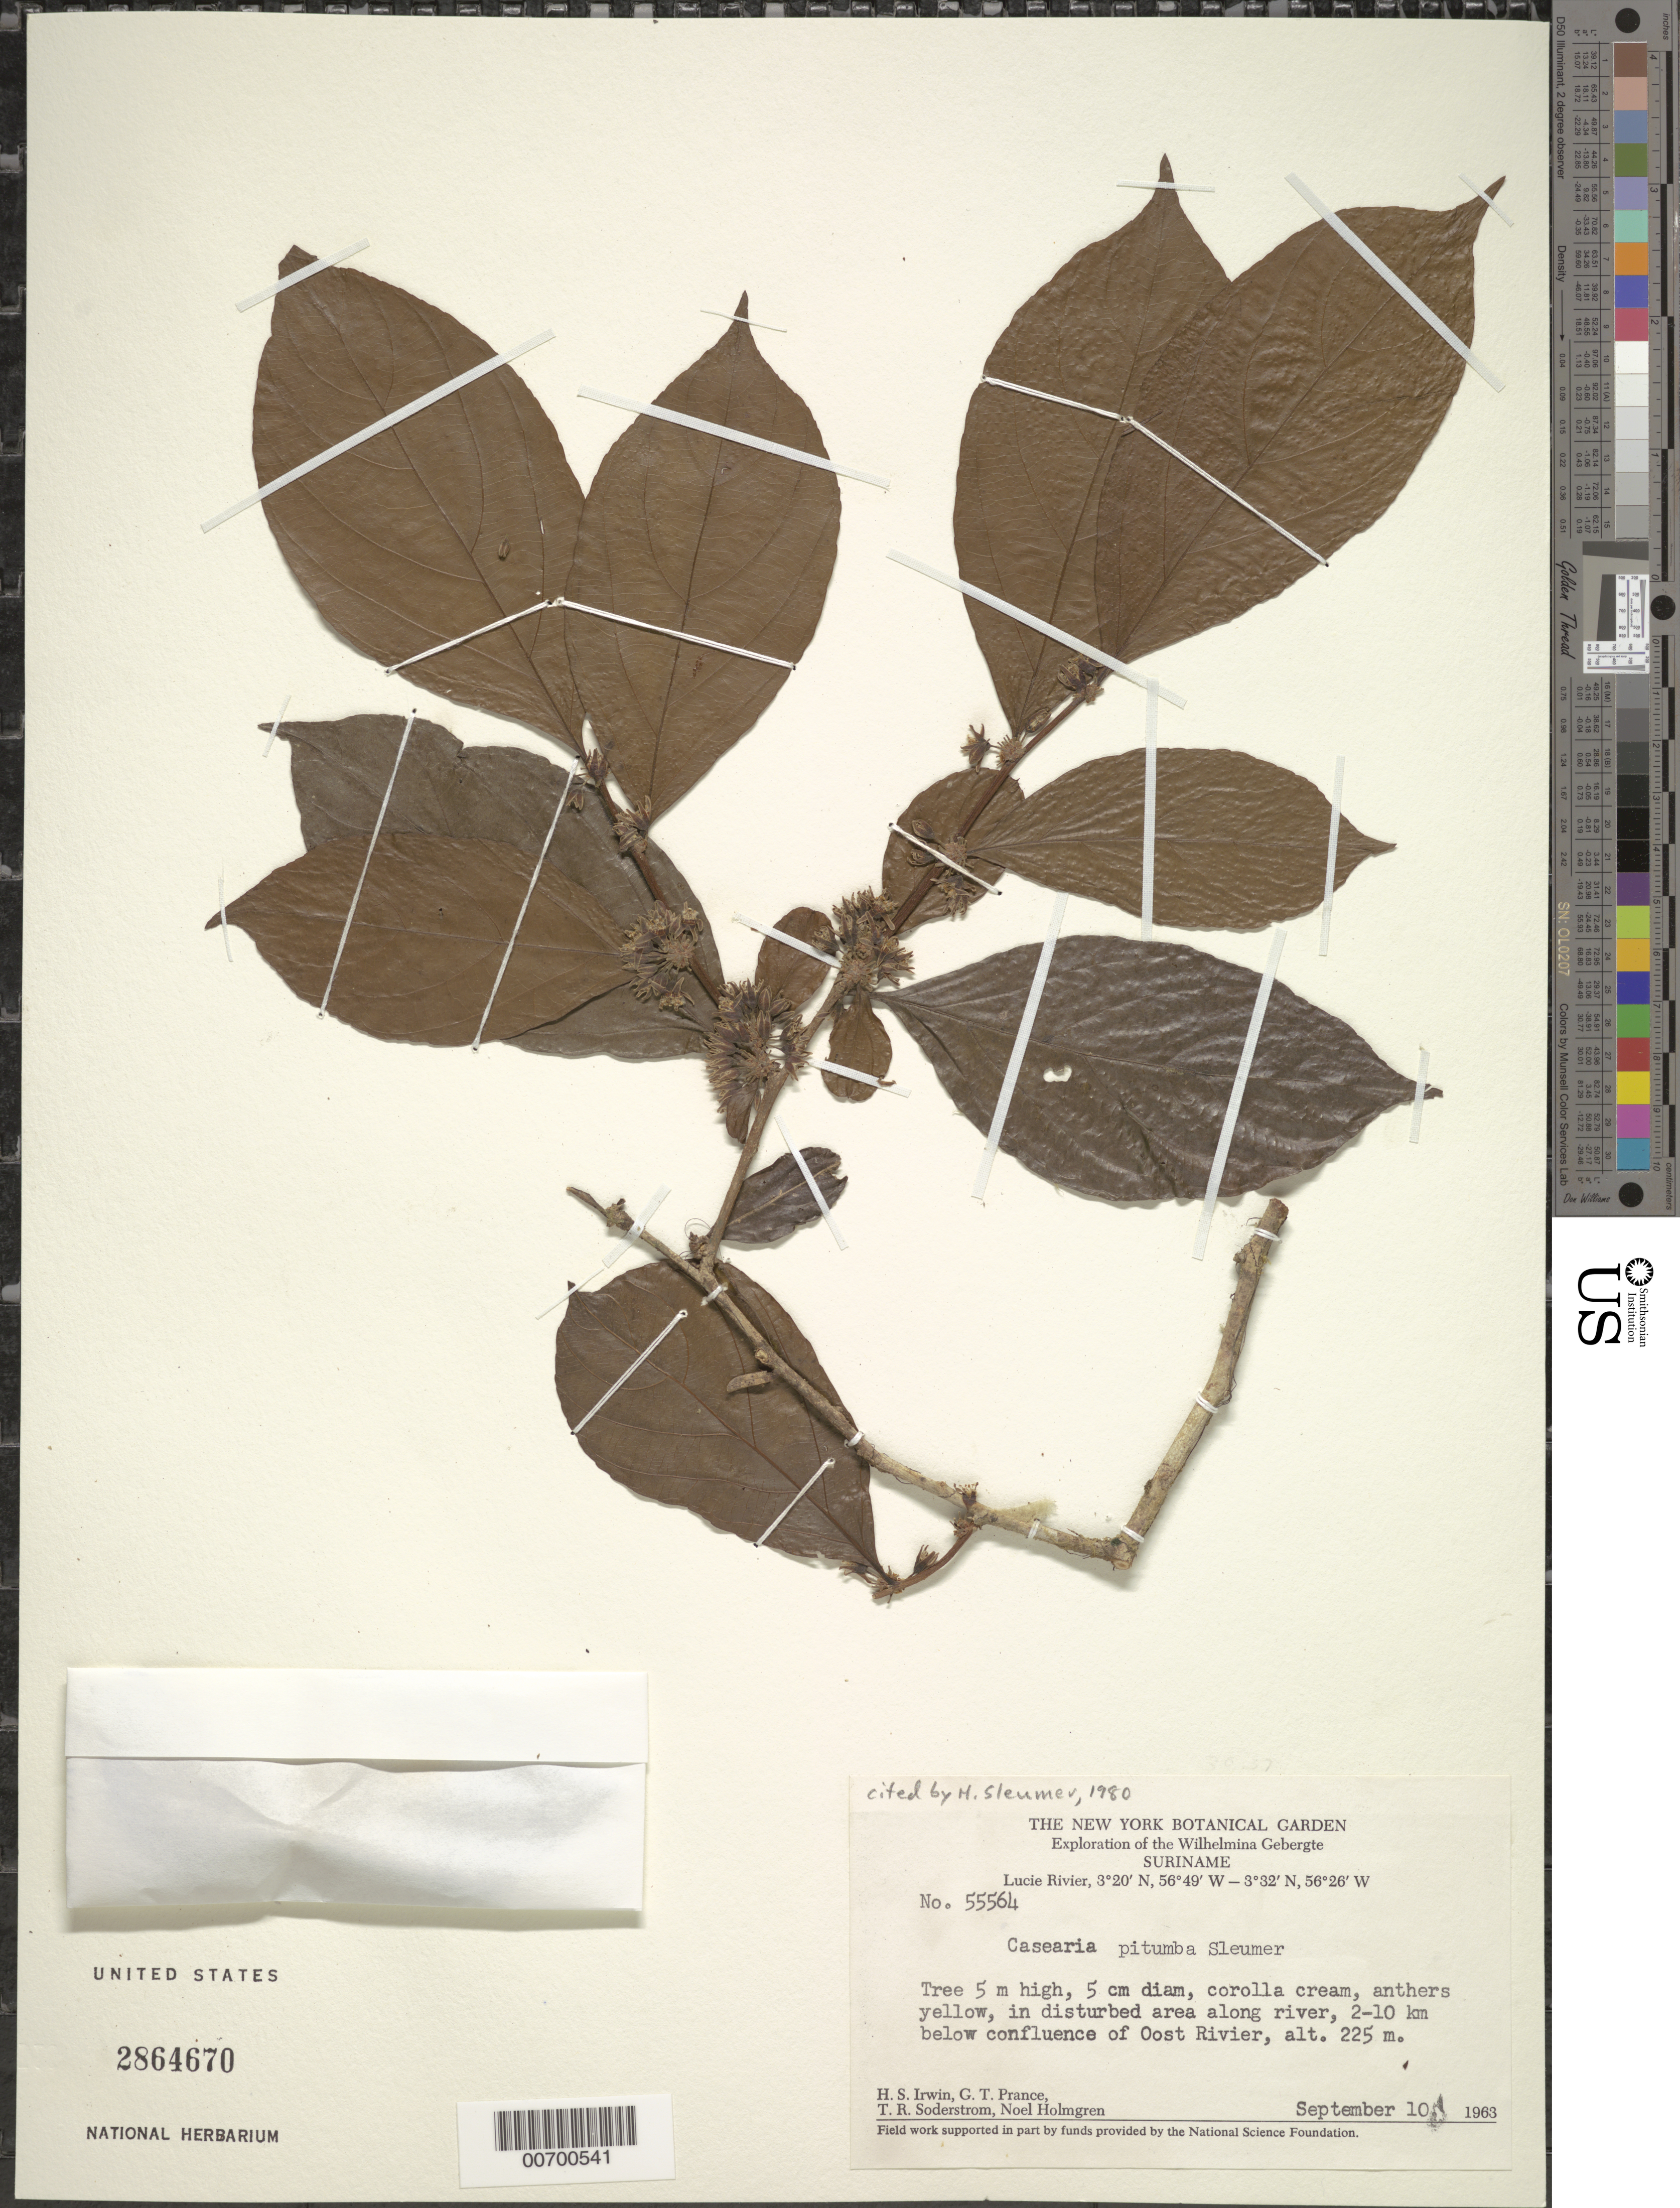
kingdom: Plantae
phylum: Tracheophyta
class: Magnoliopsida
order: Malpighiales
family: Salicaceae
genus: Casearia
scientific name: Casearia pitumba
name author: Sleumer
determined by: Sleumer, H. O.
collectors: H. Irwin, G. T. Prance, T. R. Soderstrom & N. H. Holmgren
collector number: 55564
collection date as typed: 10-Sep-63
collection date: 1963-09-10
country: Suriname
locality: Lucie R., 2-10 km below confl. with Oost R., Wilhelmina Gebergte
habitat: Disturbed area along river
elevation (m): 225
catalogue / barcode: US 2864670